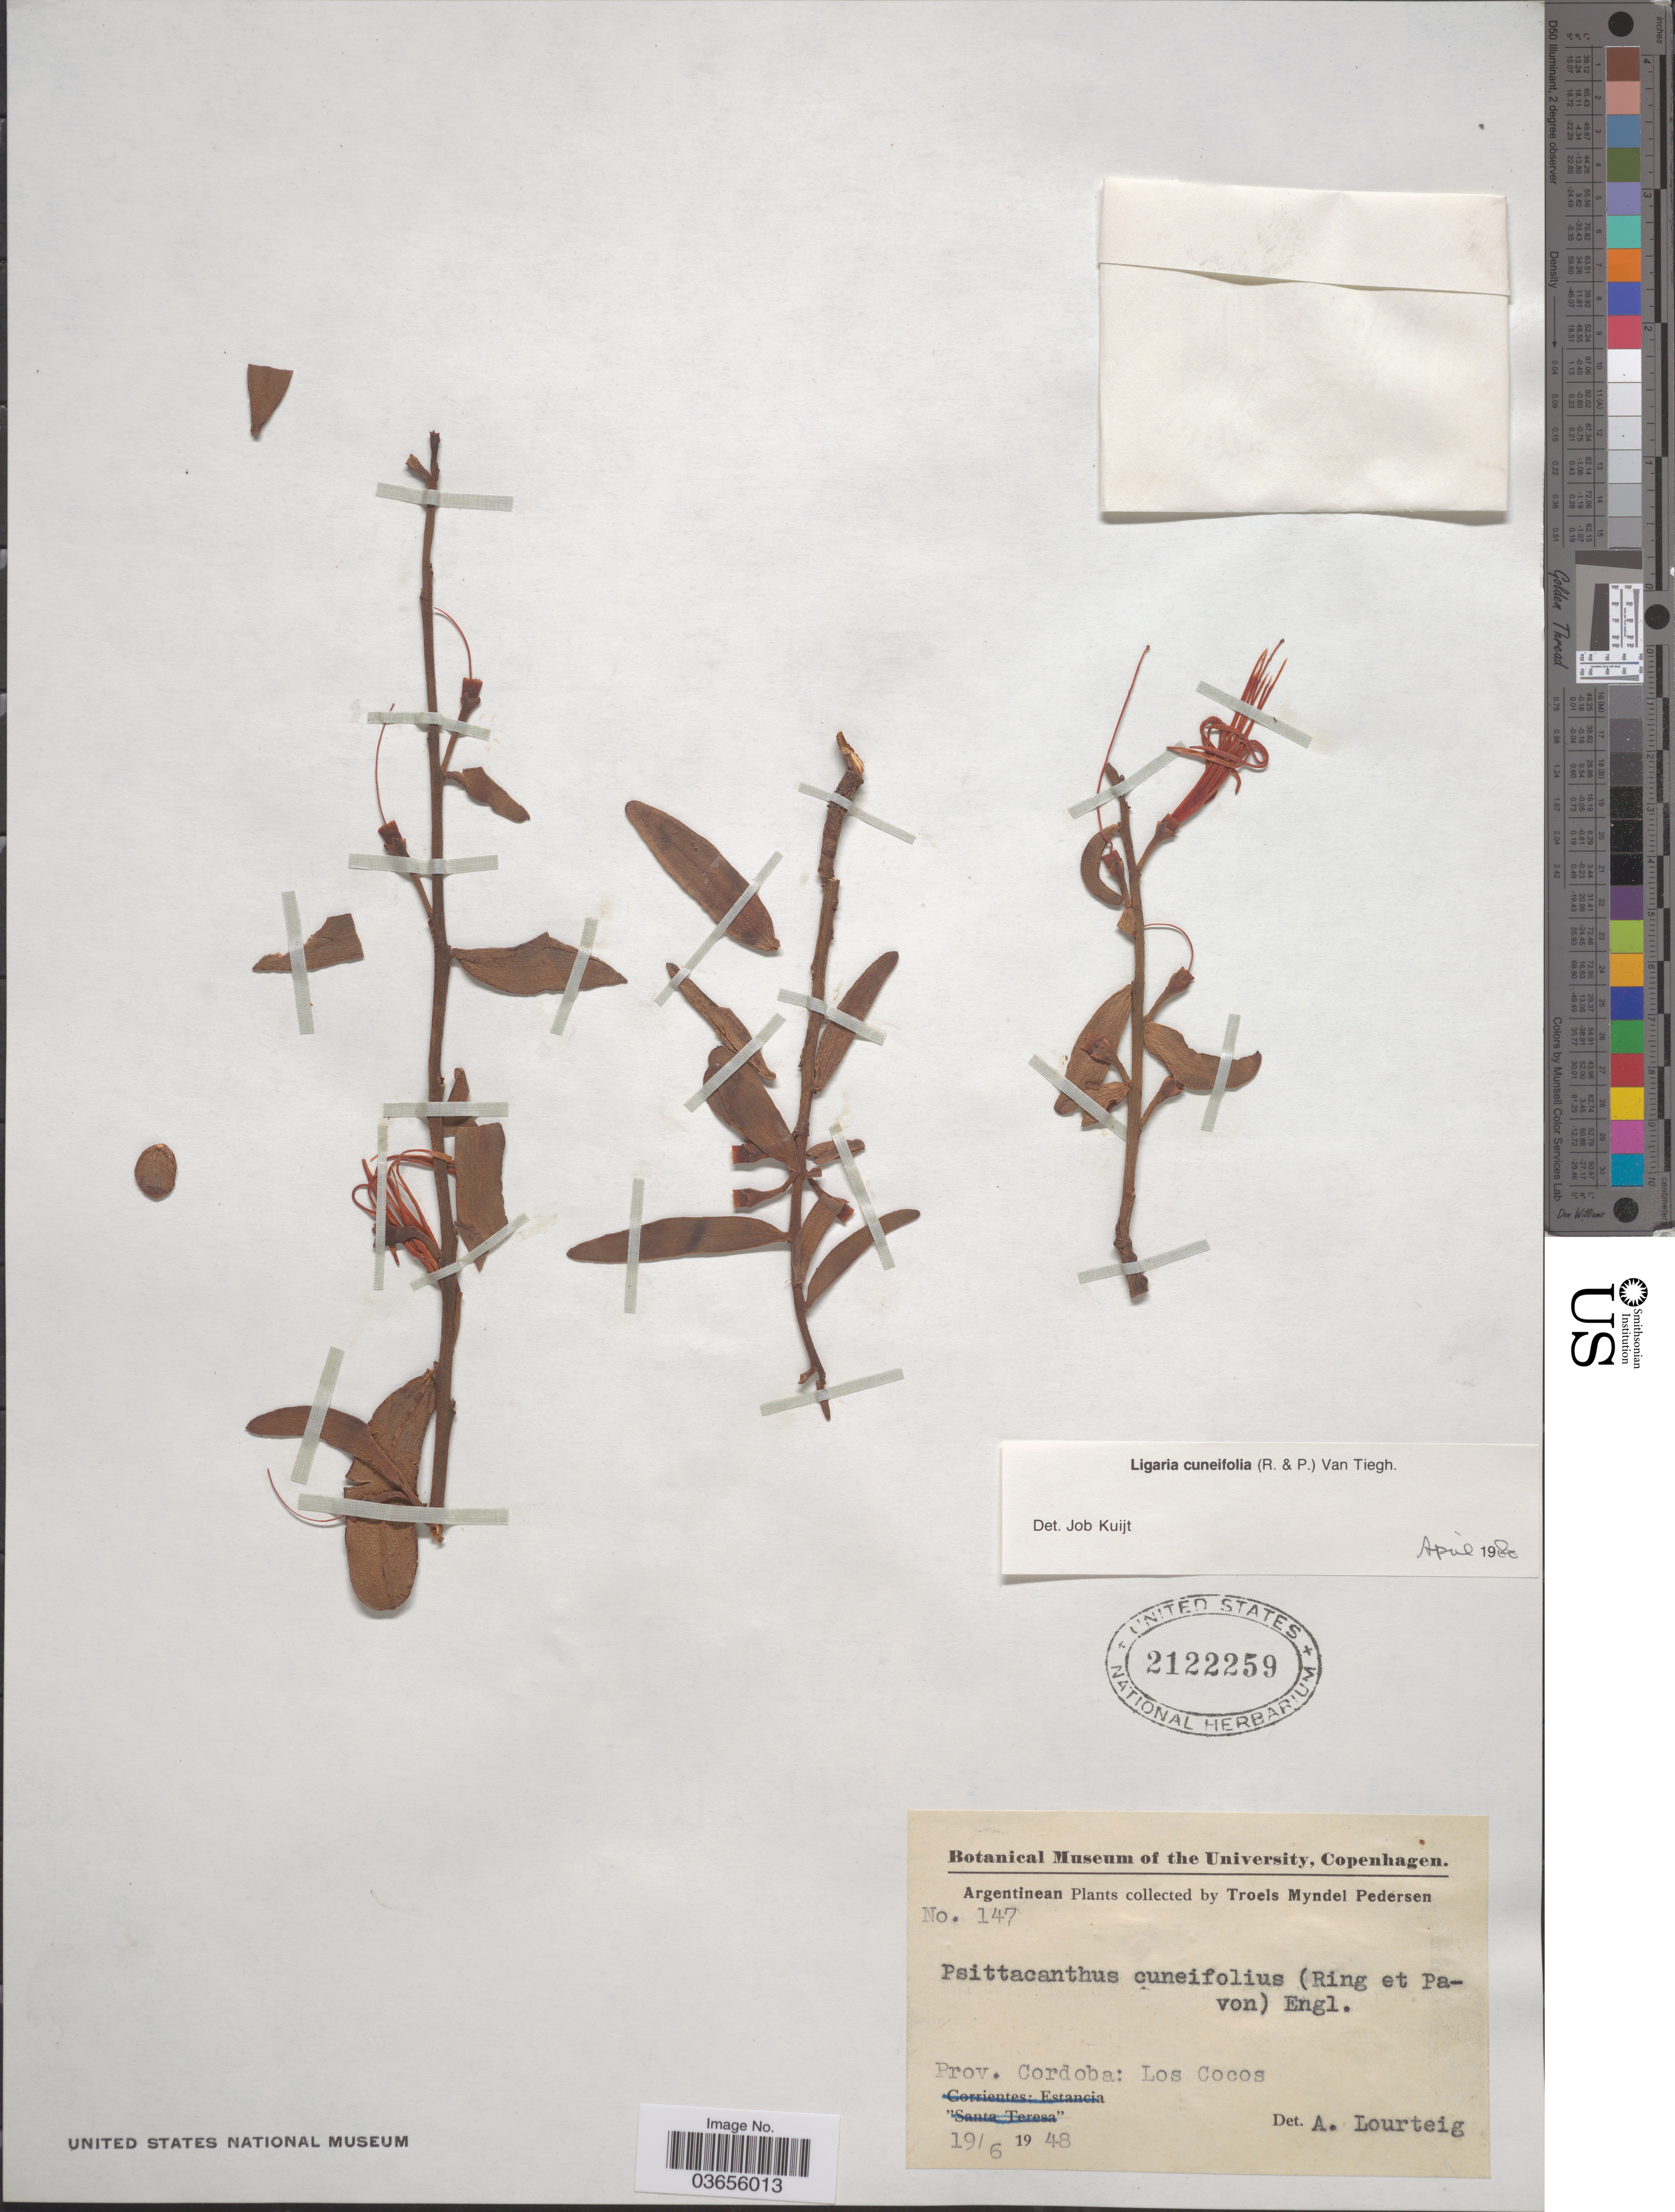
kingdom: Plantae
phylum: Tracheophyta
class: Magnoliopsida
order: Santalales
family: Loranthaceae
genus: Ligaria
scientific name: Ligaria cuneifolia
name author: (Ruiz & Pav.) Tiegh.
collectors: T. Pederson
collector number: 147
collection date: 1948-06-19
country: Argentina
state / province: Cordoba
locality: Los Cocos.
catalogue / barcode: US 2122259